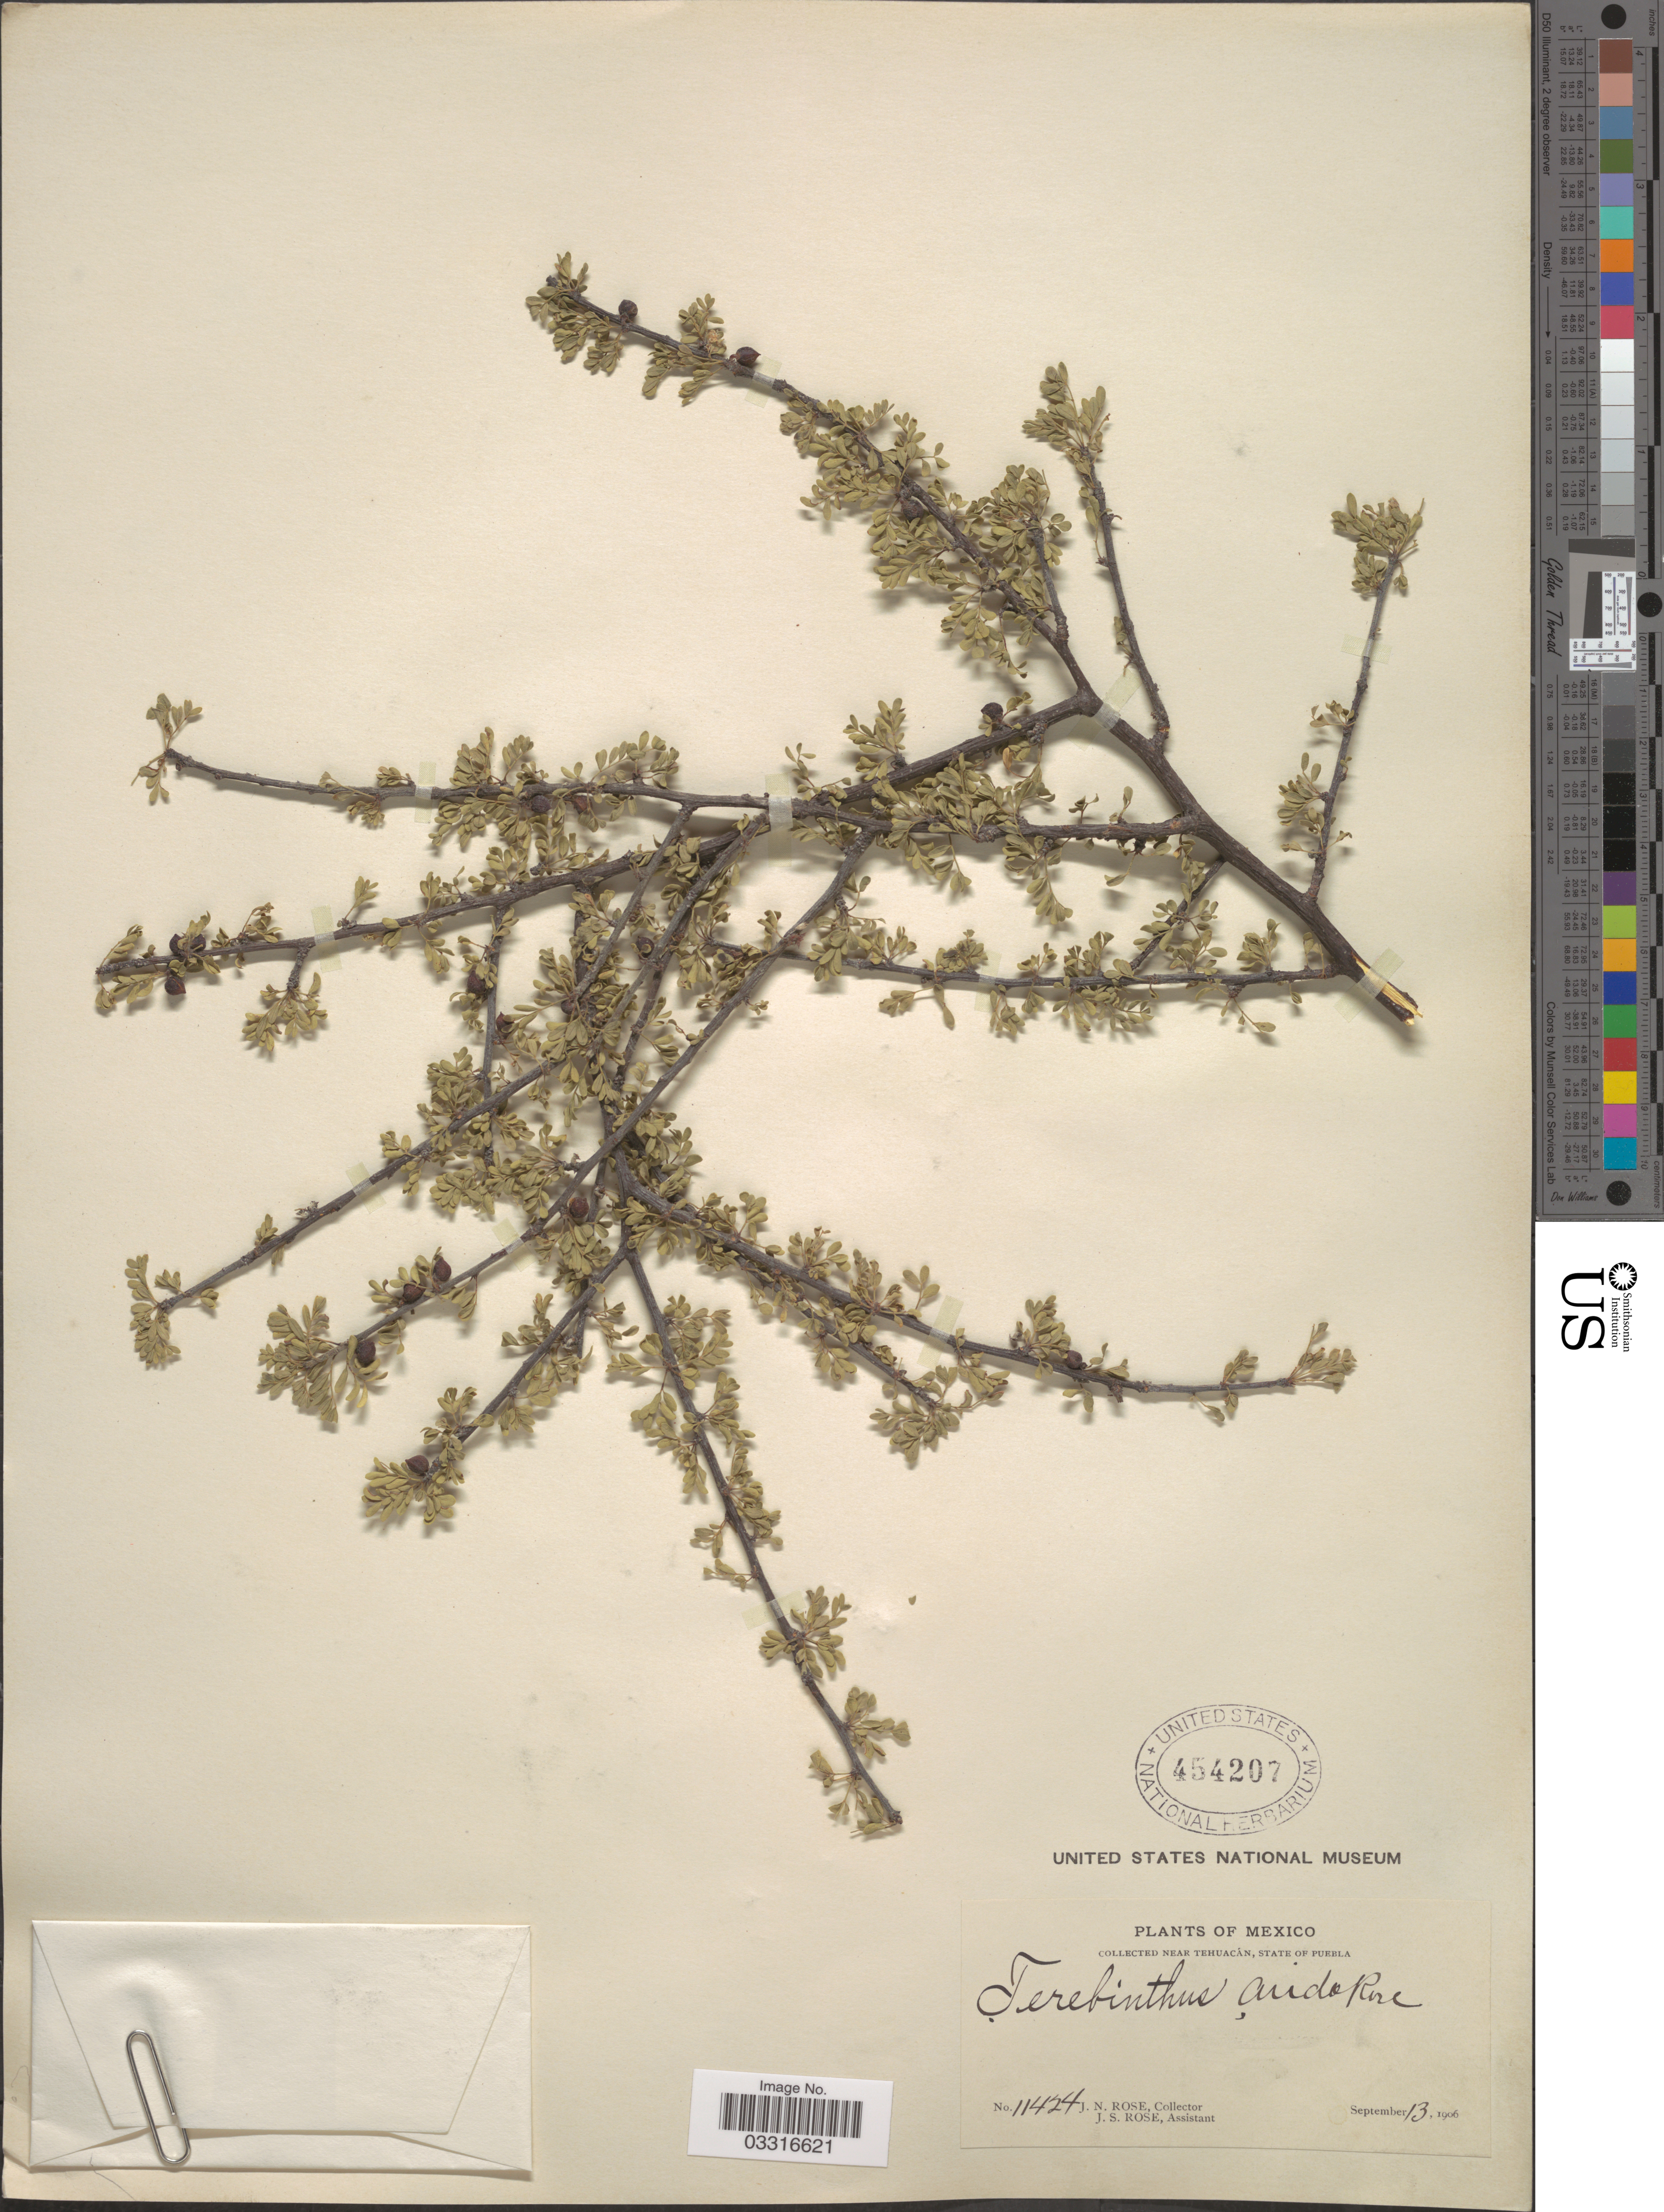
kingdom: Plantae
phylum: Tracheophyta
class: Magnoliopsida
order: Sapindales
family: Burseraceae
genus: Bursera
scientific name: Bursera arida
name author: (Rose) Standl.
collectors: J. N. Rose & J. S. Rose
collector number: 11424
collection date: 1906-09-13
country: Mexico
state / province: Puebla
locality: Near Tehuacán.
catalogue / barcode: US 454207